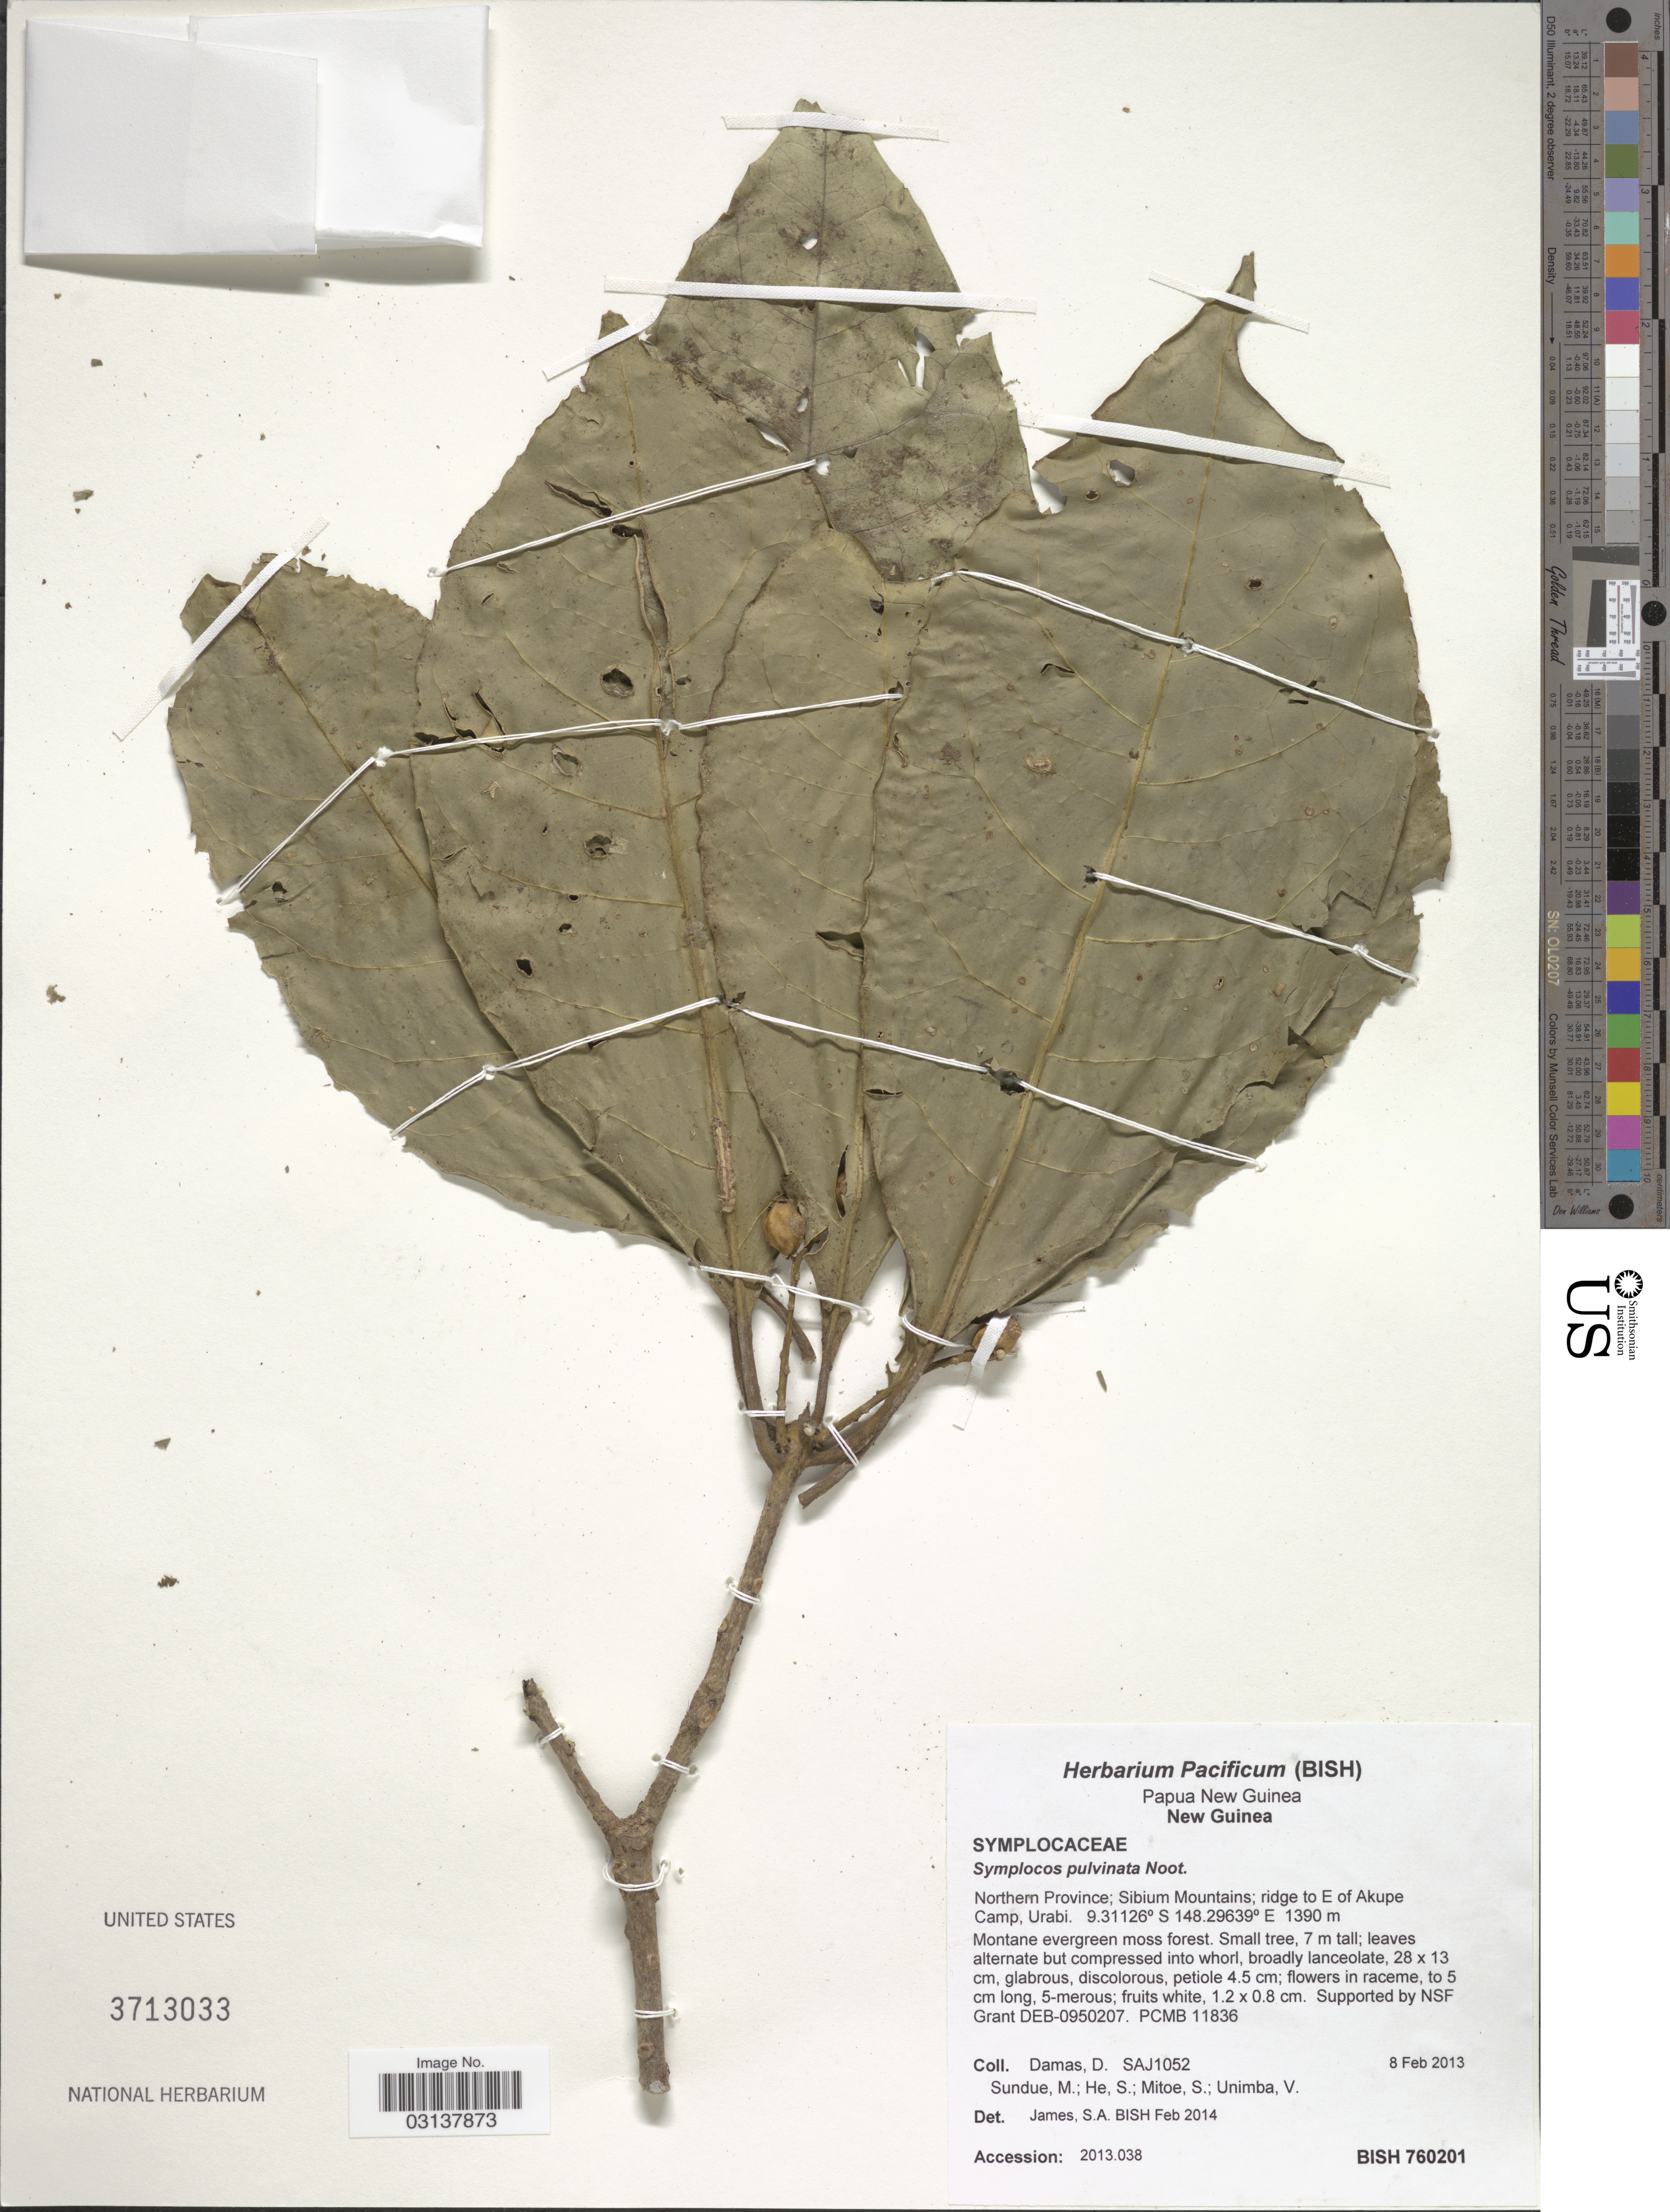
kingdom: Plantae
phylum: Tracheophyta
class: Magnoliopsida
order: Ericales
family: Symplocaceae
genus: Symplocos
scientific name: Symplocos pulvinata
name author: Noot.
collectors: D. Damas, M. Sundue, S. He, S. Mitoe & V. Unimba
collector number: SAJ1052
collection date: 2013-02-08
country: Papua New Guinea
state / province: Northern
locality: New Guinea. Northern Province; Sibium Mountains; ridge of E of Akupe Camp, Urabi.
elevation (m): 1390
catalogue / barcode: US 3713033